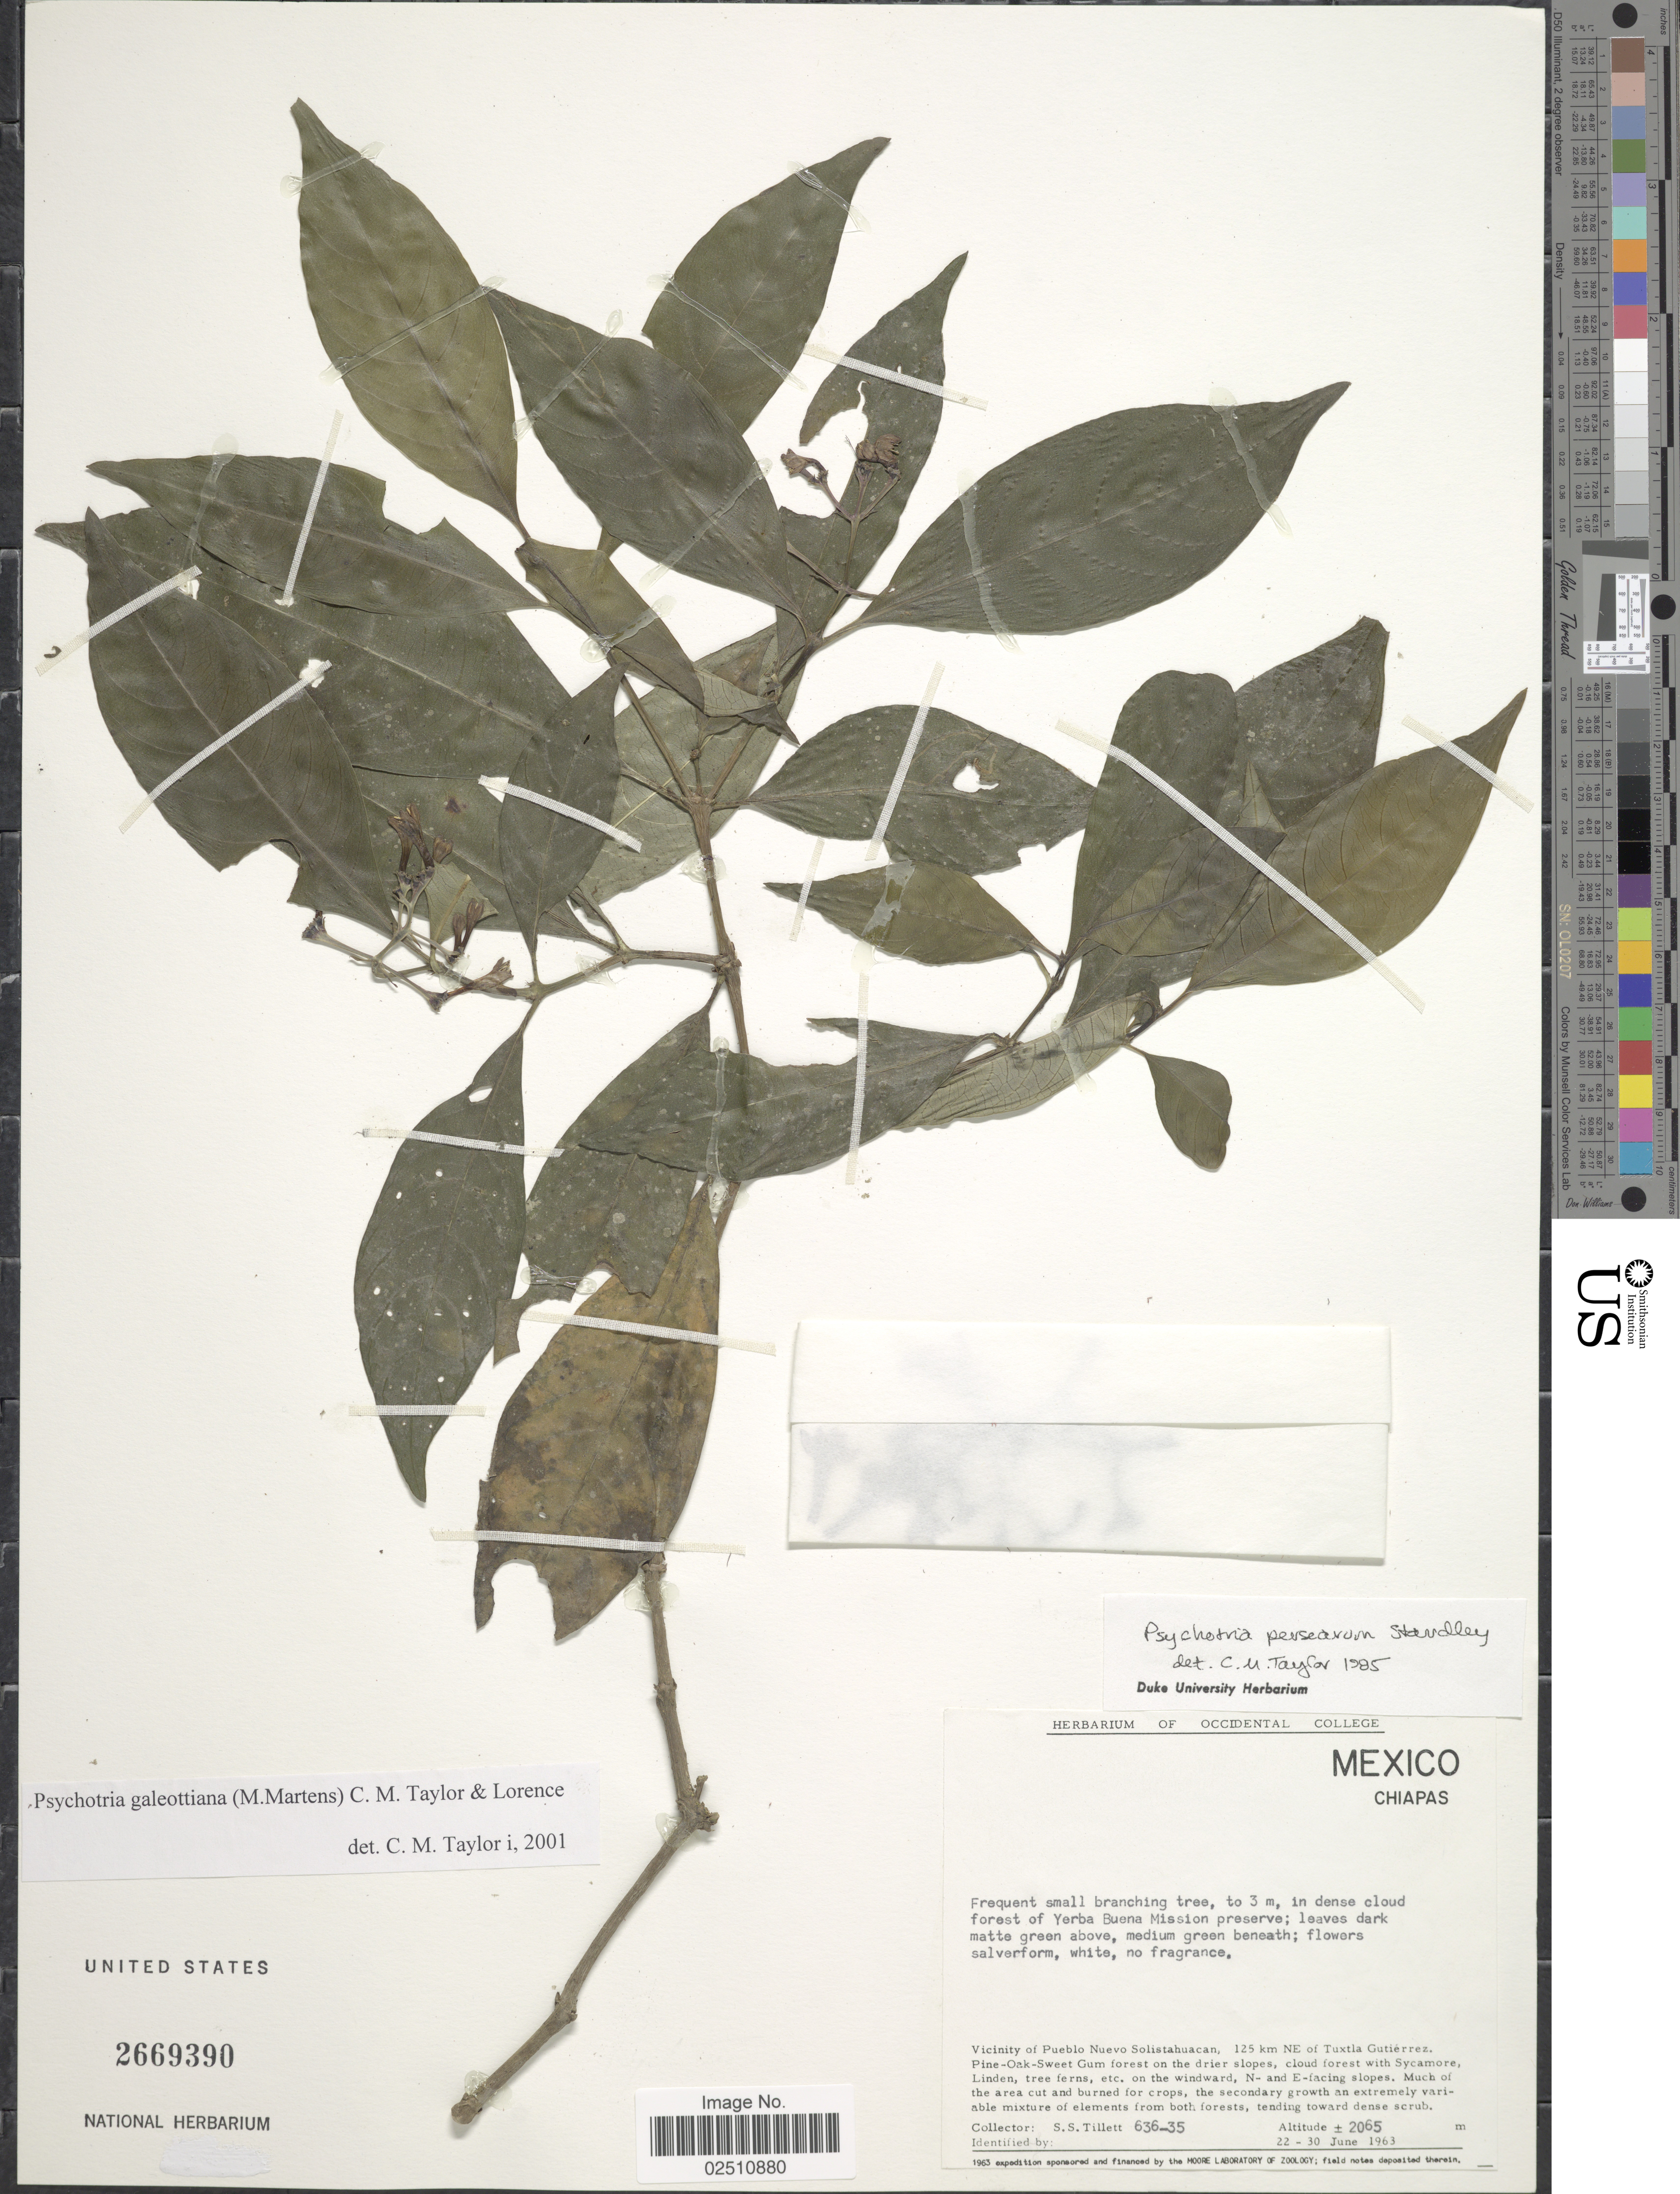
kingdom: Plantae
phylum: Tracheophyta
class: Magnoliopsida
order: Gentianales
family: Rubiaceae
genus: Psychotria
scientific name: Psychotria galeottiana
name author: (M. Martens) C.M. Taylor & Lorence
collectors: S. S. Tillett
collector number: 636-35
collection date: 1963-06-22/1963-06-30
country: Mexico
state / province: Chiapas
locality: In dense cloud forest of Yerba Buena Mission preserve; Vicinity of Pueblo Nuevo Solistahuacan, 125 km NE of Tuxtla Gutierrez, Pine-Oak-Sweet Gum forest on the drier slopes, cloud forest with Sycamore, Linden, N-and E-facing slopes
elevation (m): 2065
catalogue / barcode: US 2669390